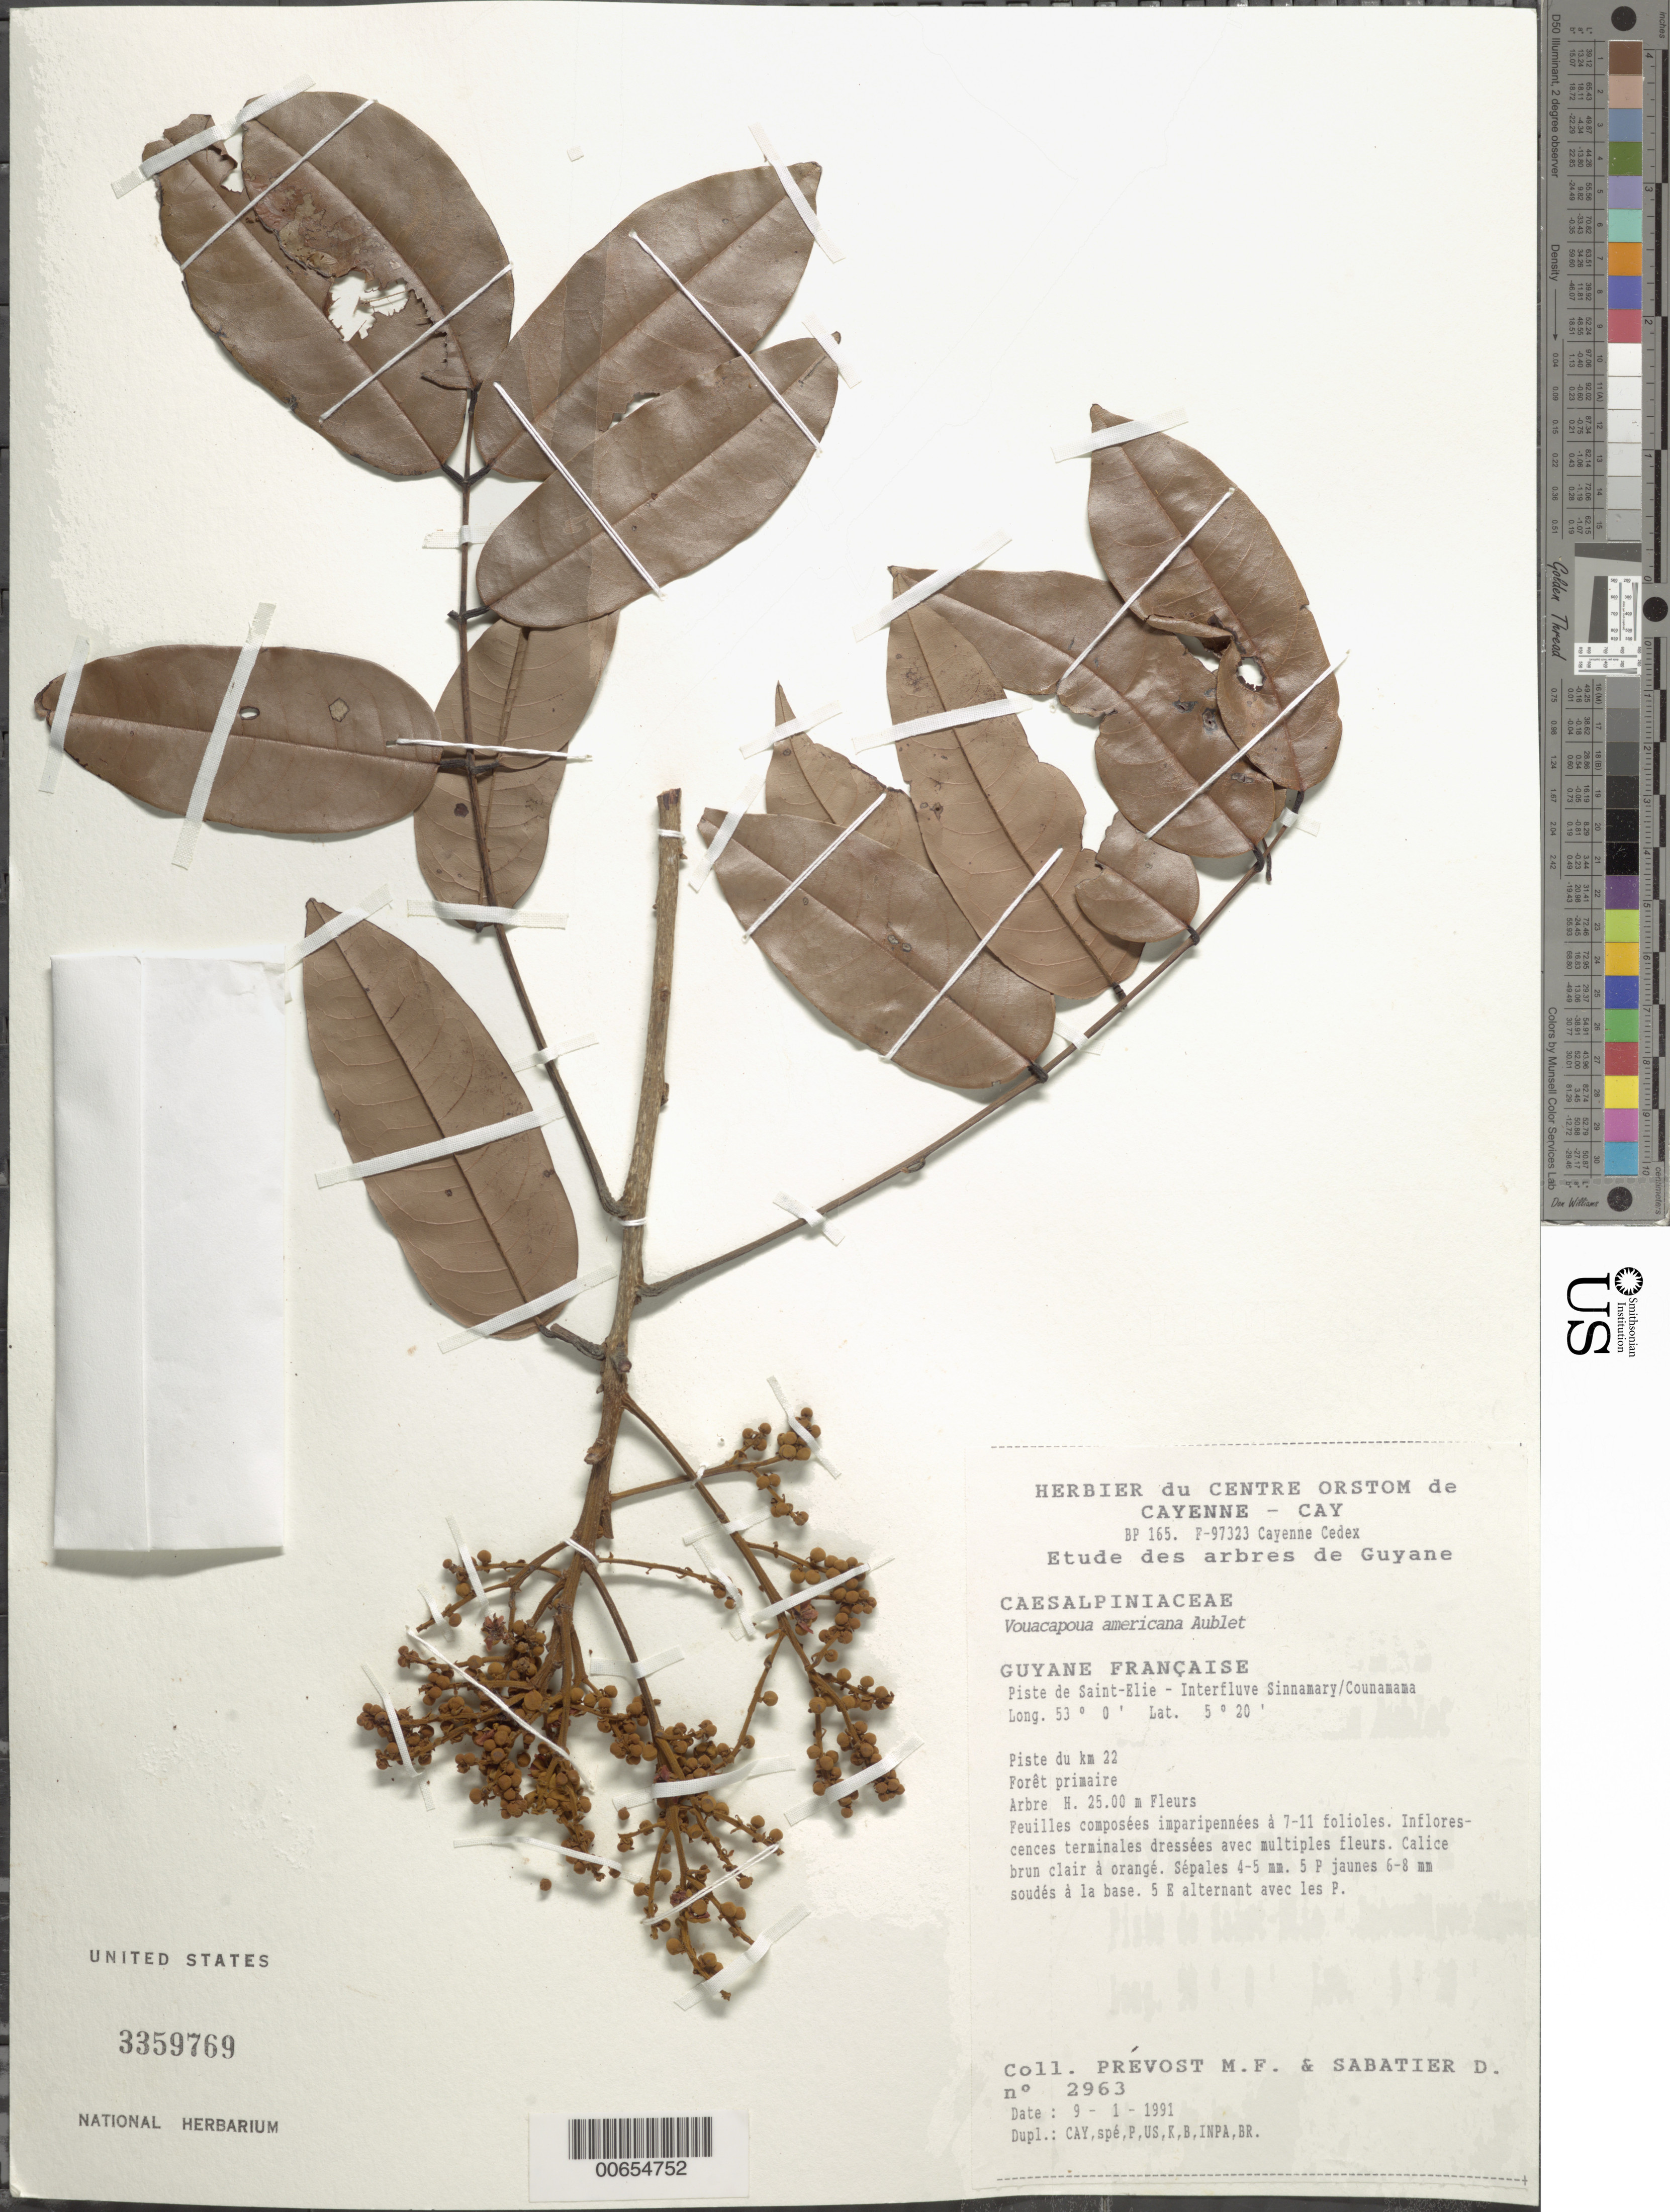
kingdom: Plantae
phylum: Tracheophyta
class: Magnoliopsida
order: Fabales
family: Fabaceae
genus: Vouacapoua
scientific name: Vouacapoua americana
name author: Aubl.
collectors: M.-F. Prévost & D. Sabatier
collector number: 2963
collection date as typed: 9-Jan-91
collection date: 1991-01-09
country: French Guiana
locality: Piste de Saint-Élie, interfleuve Sinnamary-Counamama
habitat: Primary forest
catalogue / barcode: US 3359769